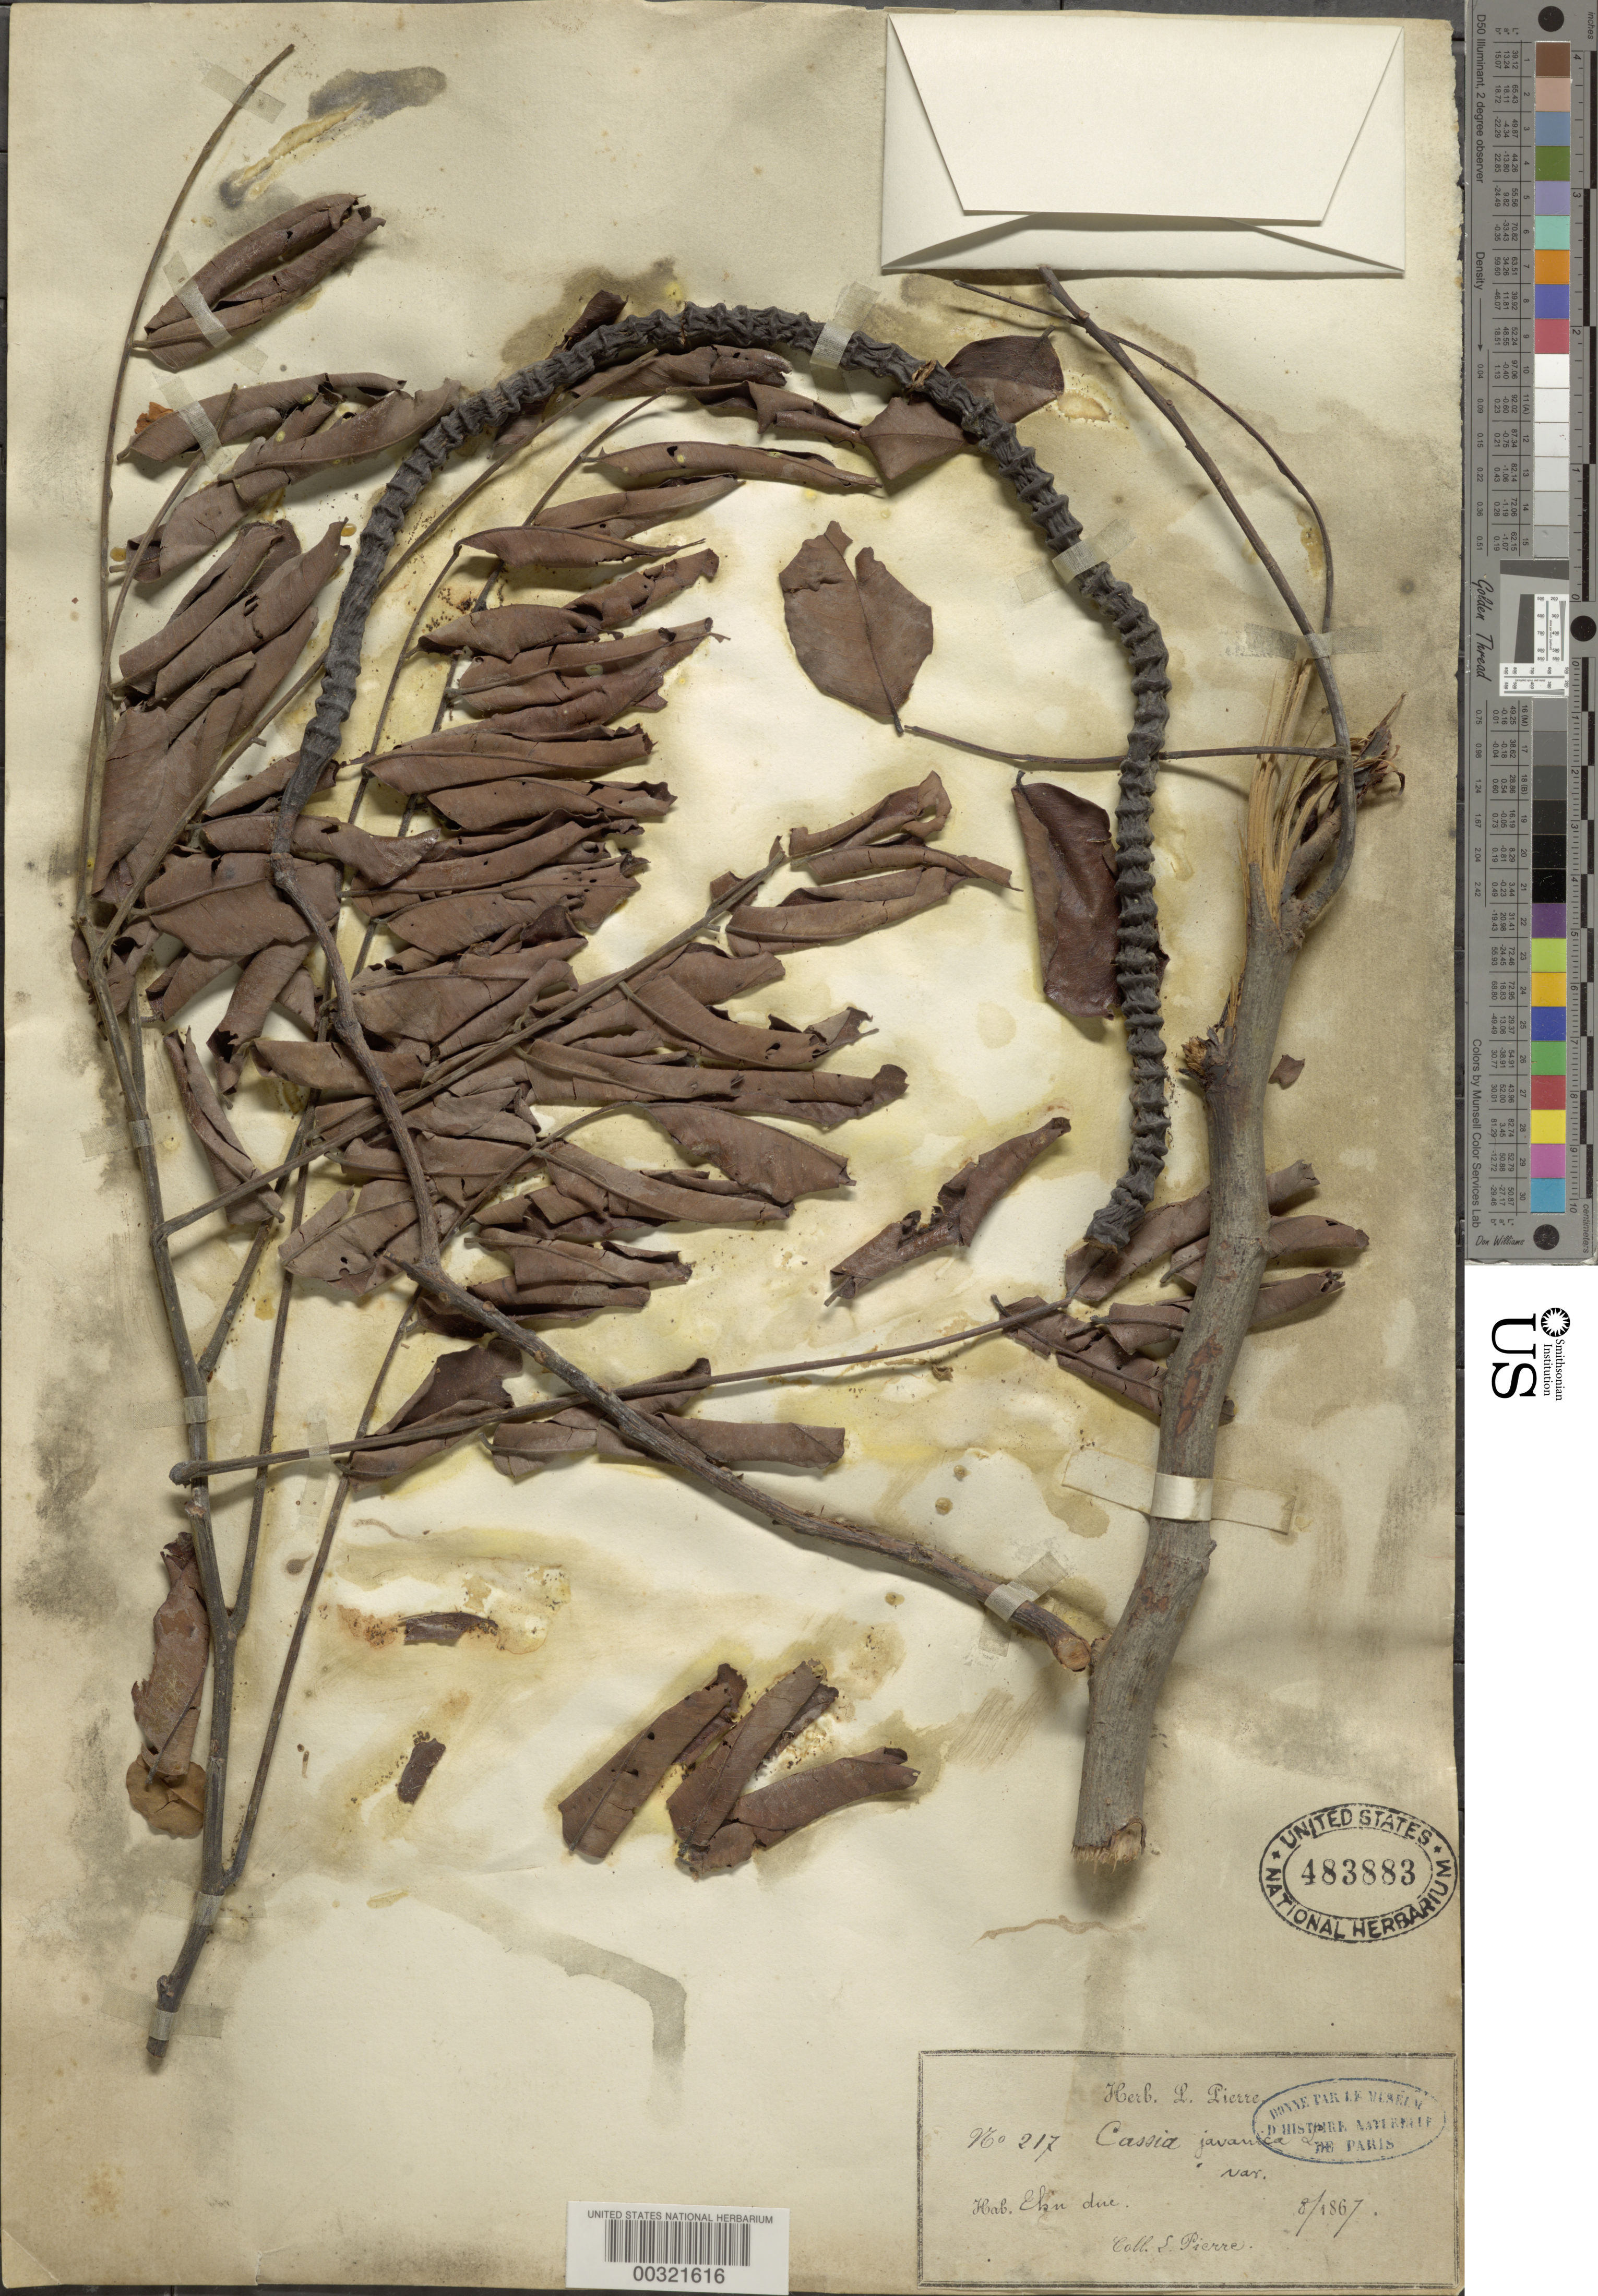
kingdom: Plantae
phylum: Tracheophyta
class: Magnoliopsida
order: Fabales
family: Fabaceae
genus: Cassia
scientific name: Cassia javanica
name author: L.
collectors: J. Pierre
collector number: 217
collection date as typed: Aug 1867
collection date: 1867-08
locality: Ebu due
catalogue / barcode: US 483883